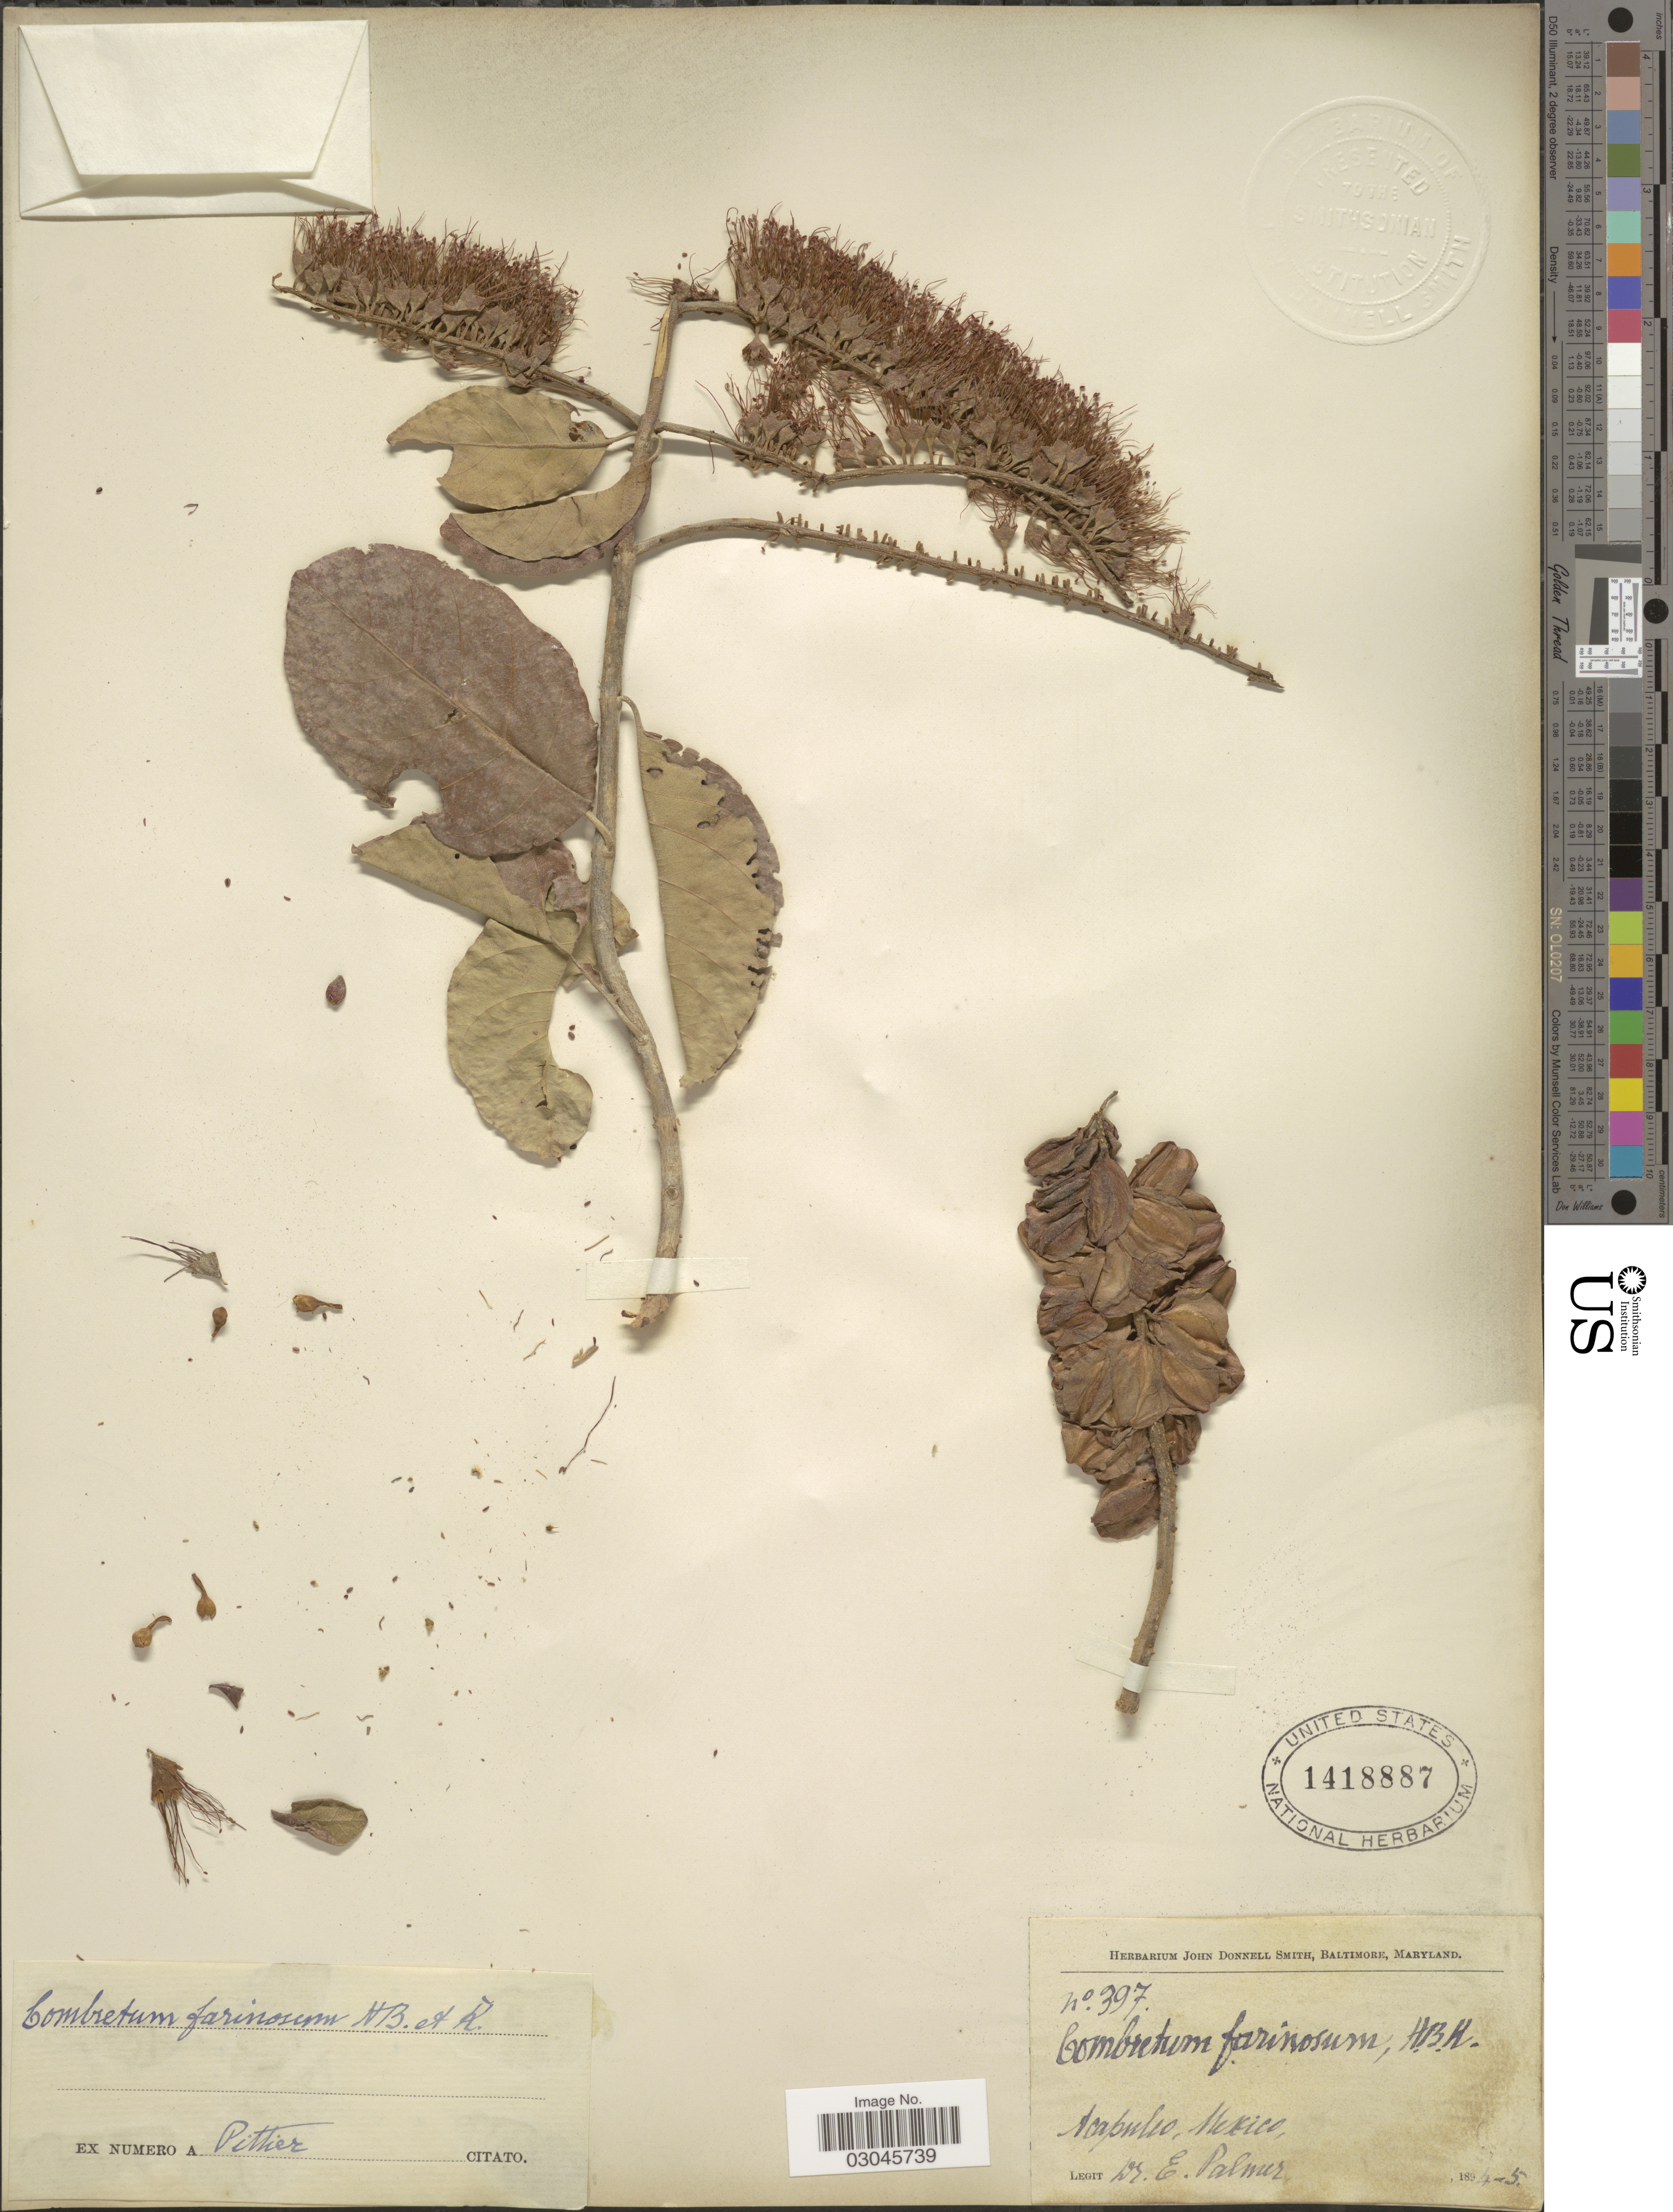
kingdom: Plantae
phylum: Tracheophyta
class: Magnoliopsida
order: Myrtales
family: Combretaceae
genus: Combretum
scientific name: Combretum fruticosum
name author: (Loefl.) Stuntz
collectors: E. Palmer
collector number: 397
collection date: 1894/1895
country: Mexico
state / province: Guerrero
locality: Acapulco.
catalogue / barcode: US 1418887